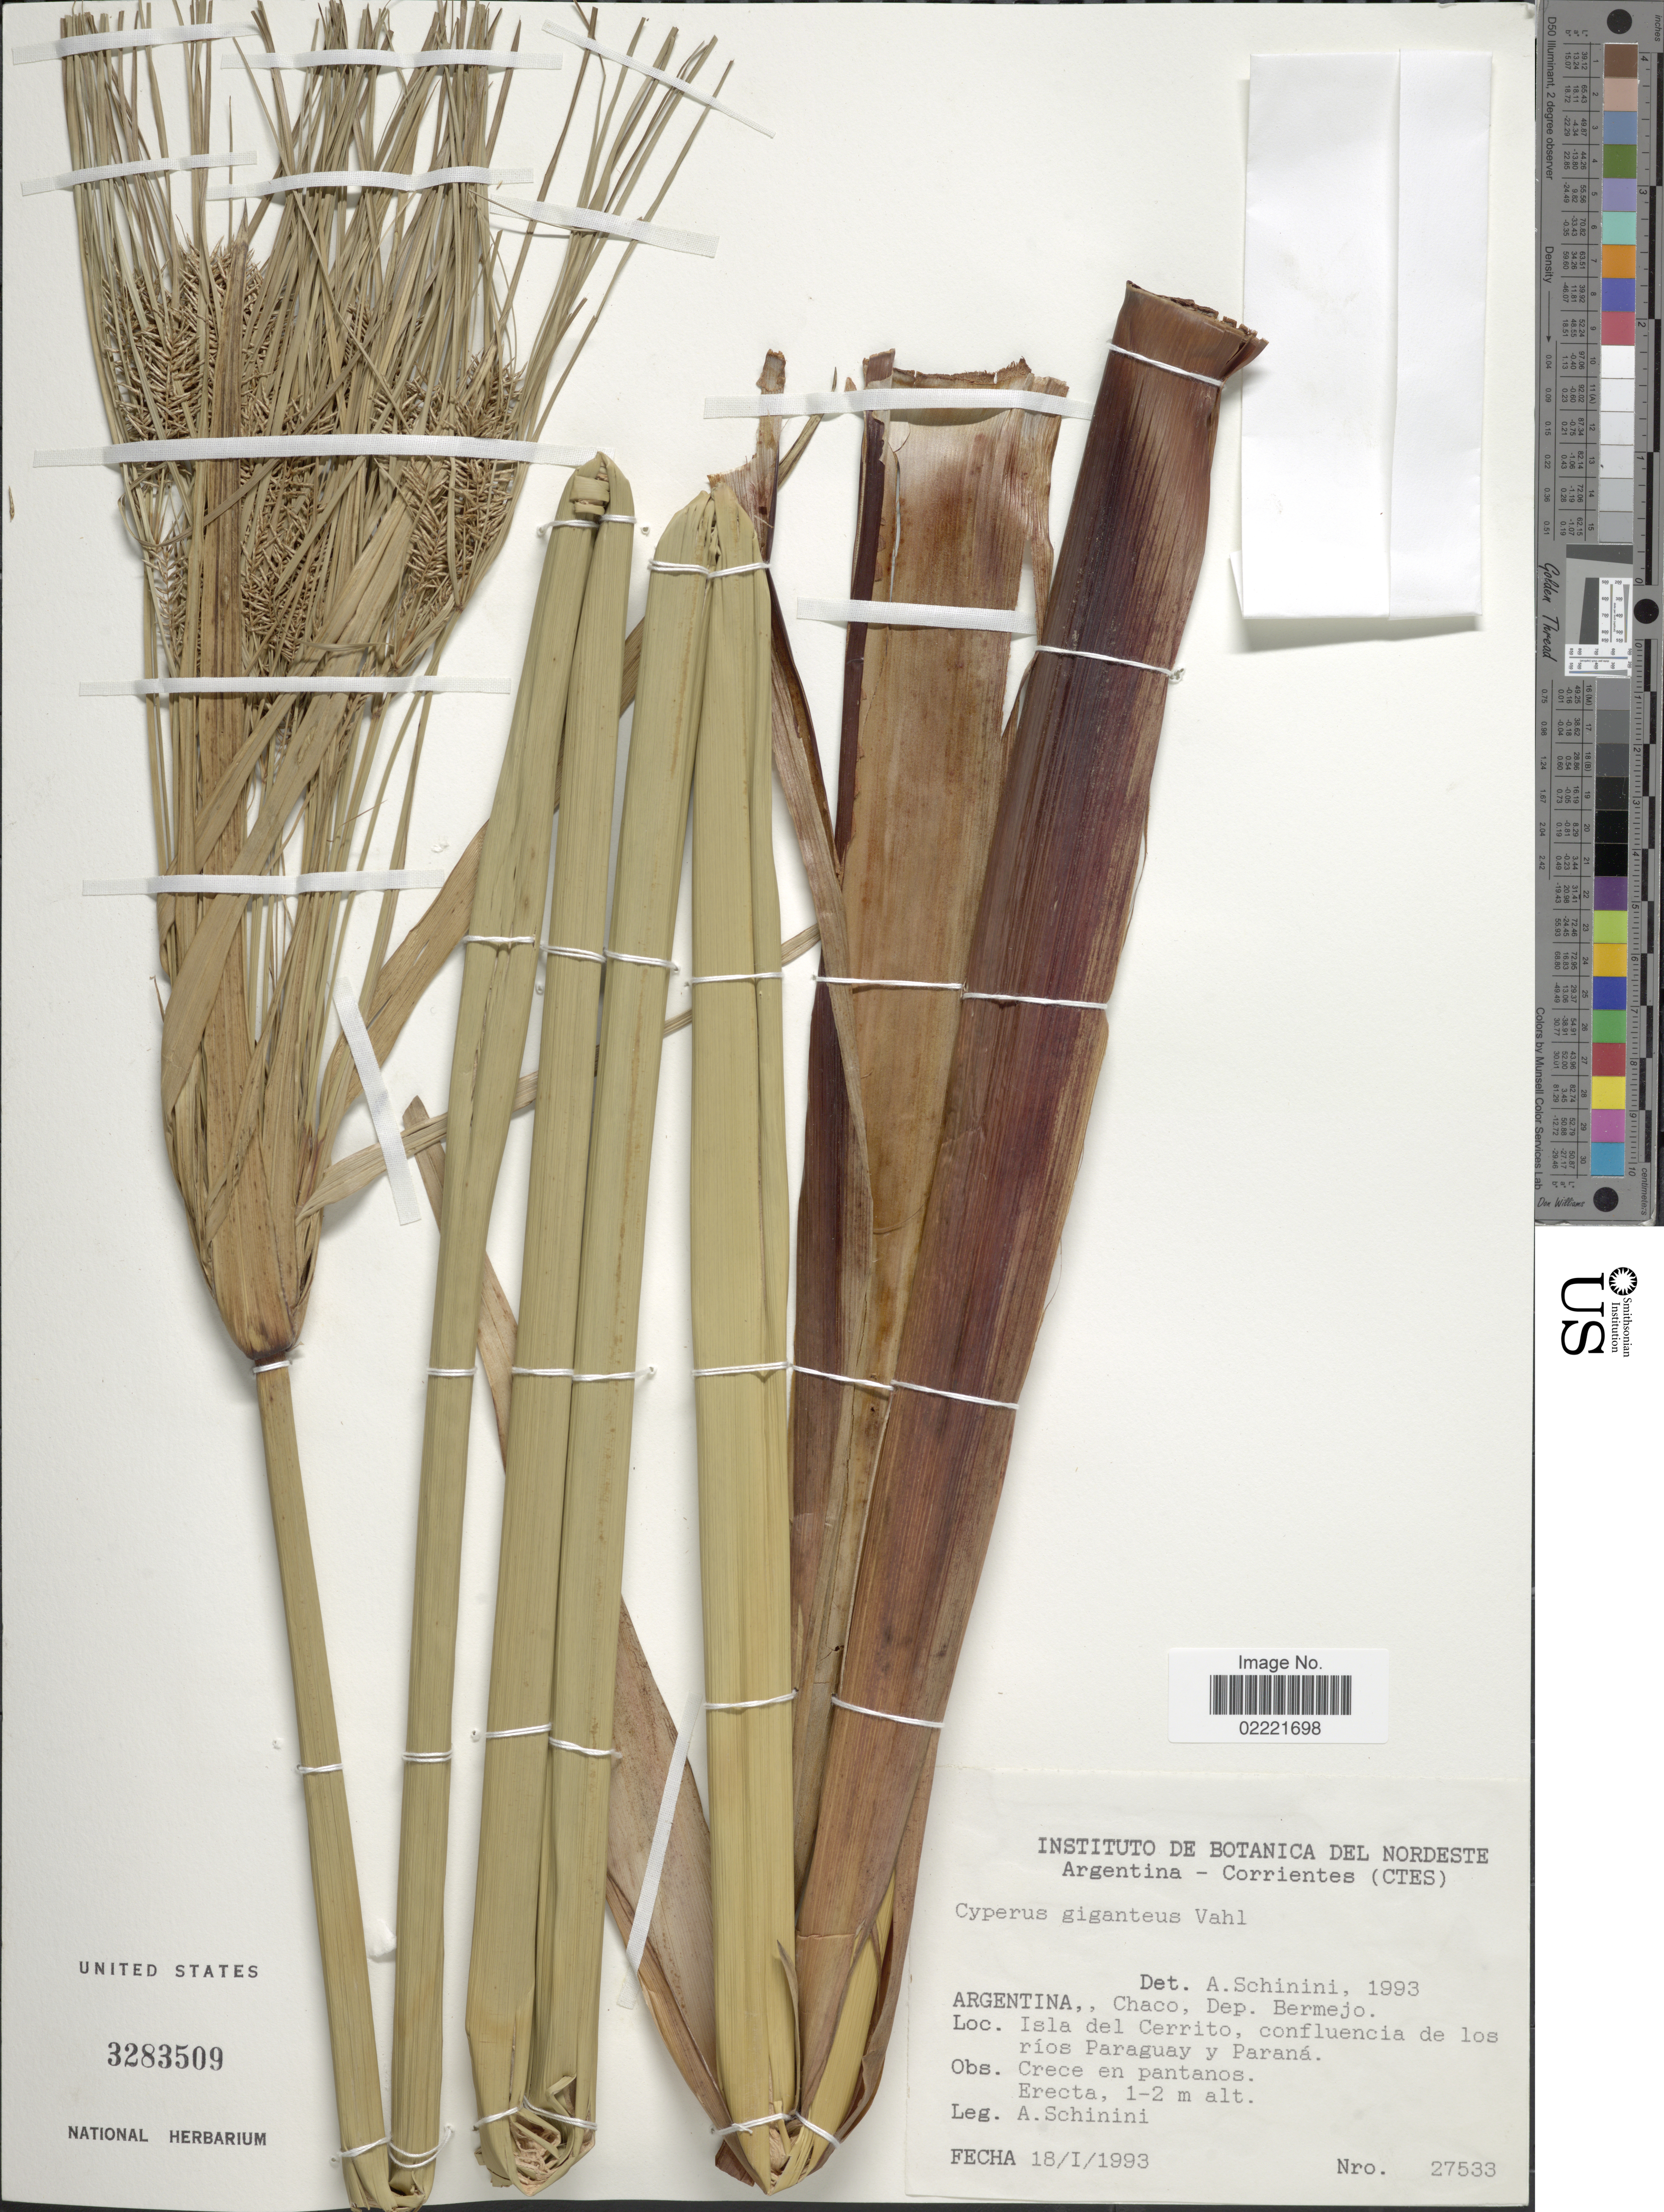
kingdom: Plantae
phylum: Tracheophyta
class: Liliopsida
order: Poales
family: Cyperaceae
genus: Cyperus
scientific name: Cyperus giganteus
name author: Vahl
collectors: A. Schinini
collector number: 27533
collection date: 1993-01-18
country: Argentina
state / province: Chaco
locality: Dep. Bermejo. Isla del Cerrito, confluencia de los ríos Paraguay y Paraná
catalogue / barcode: US 3283509